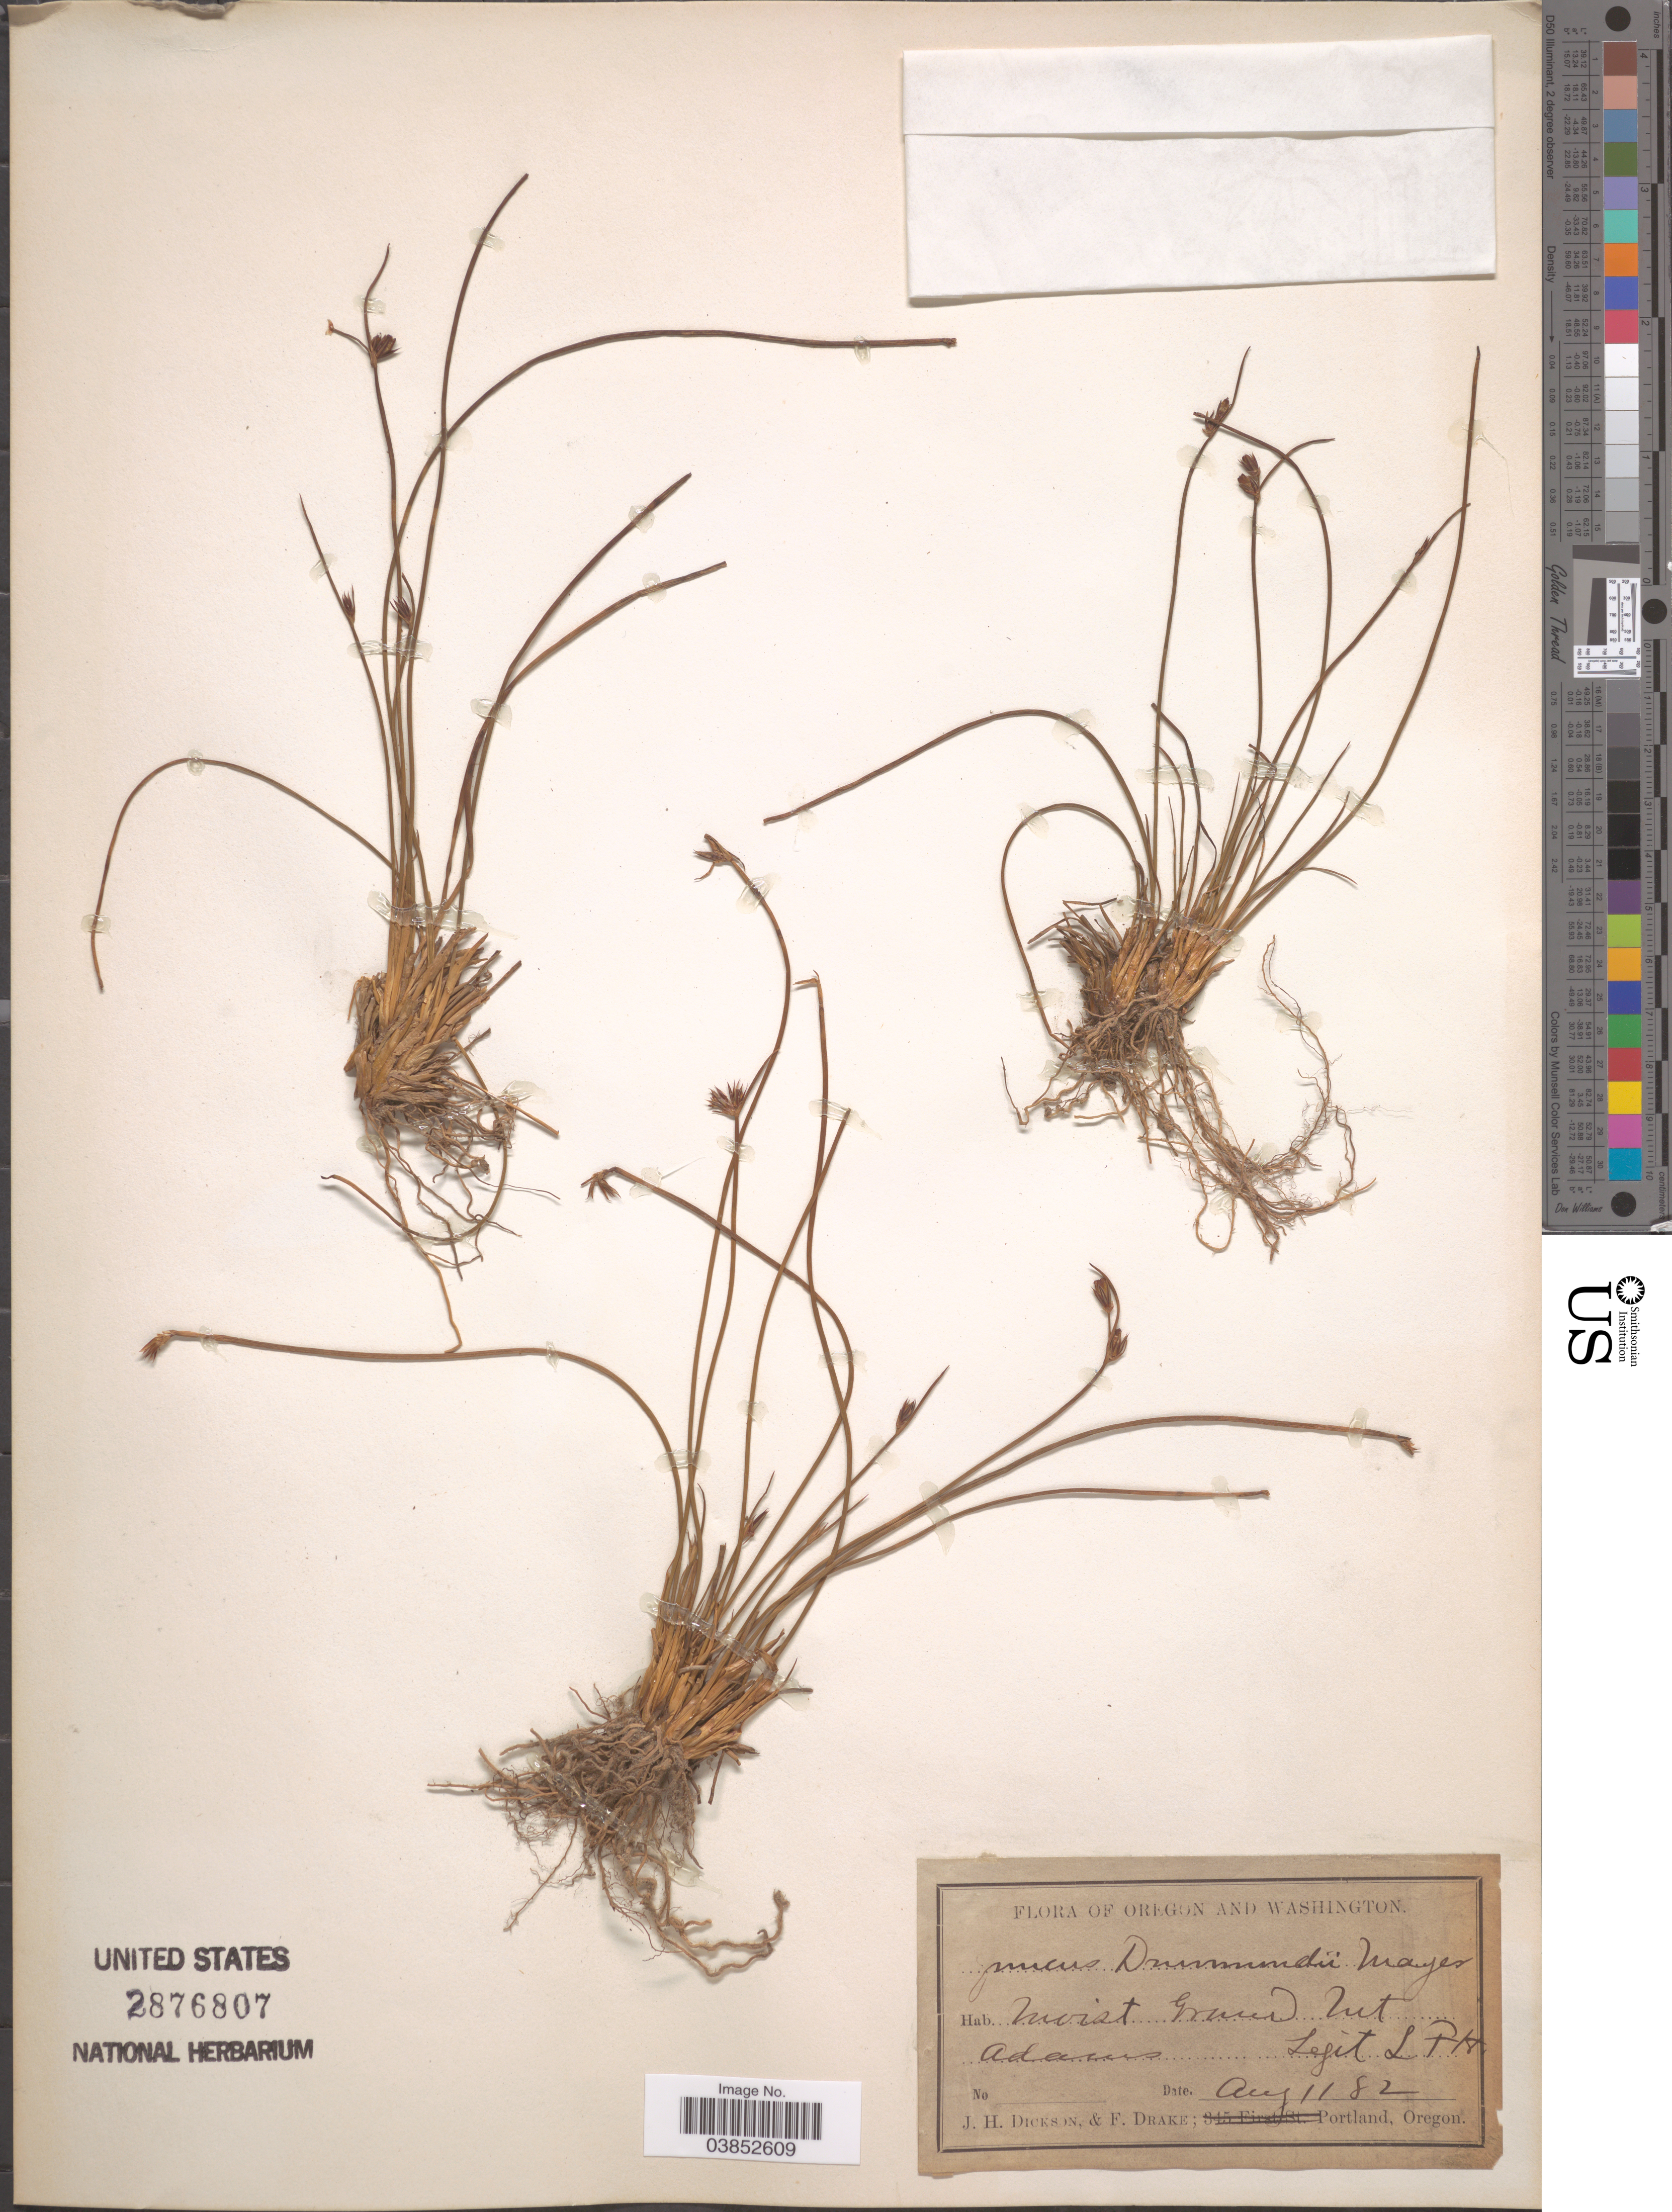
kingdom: Plantae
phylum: Tracheophyta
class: Liliopsida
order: Poales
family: Juncaceae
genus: Juncus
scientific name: Juncus drummondii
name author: E. Mey.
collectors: L. F. H.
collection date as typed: Transcribed d/m/y: 11/8/82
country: United States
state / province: Oregon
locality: Grand Mt Adams.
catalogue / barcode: US 2876807